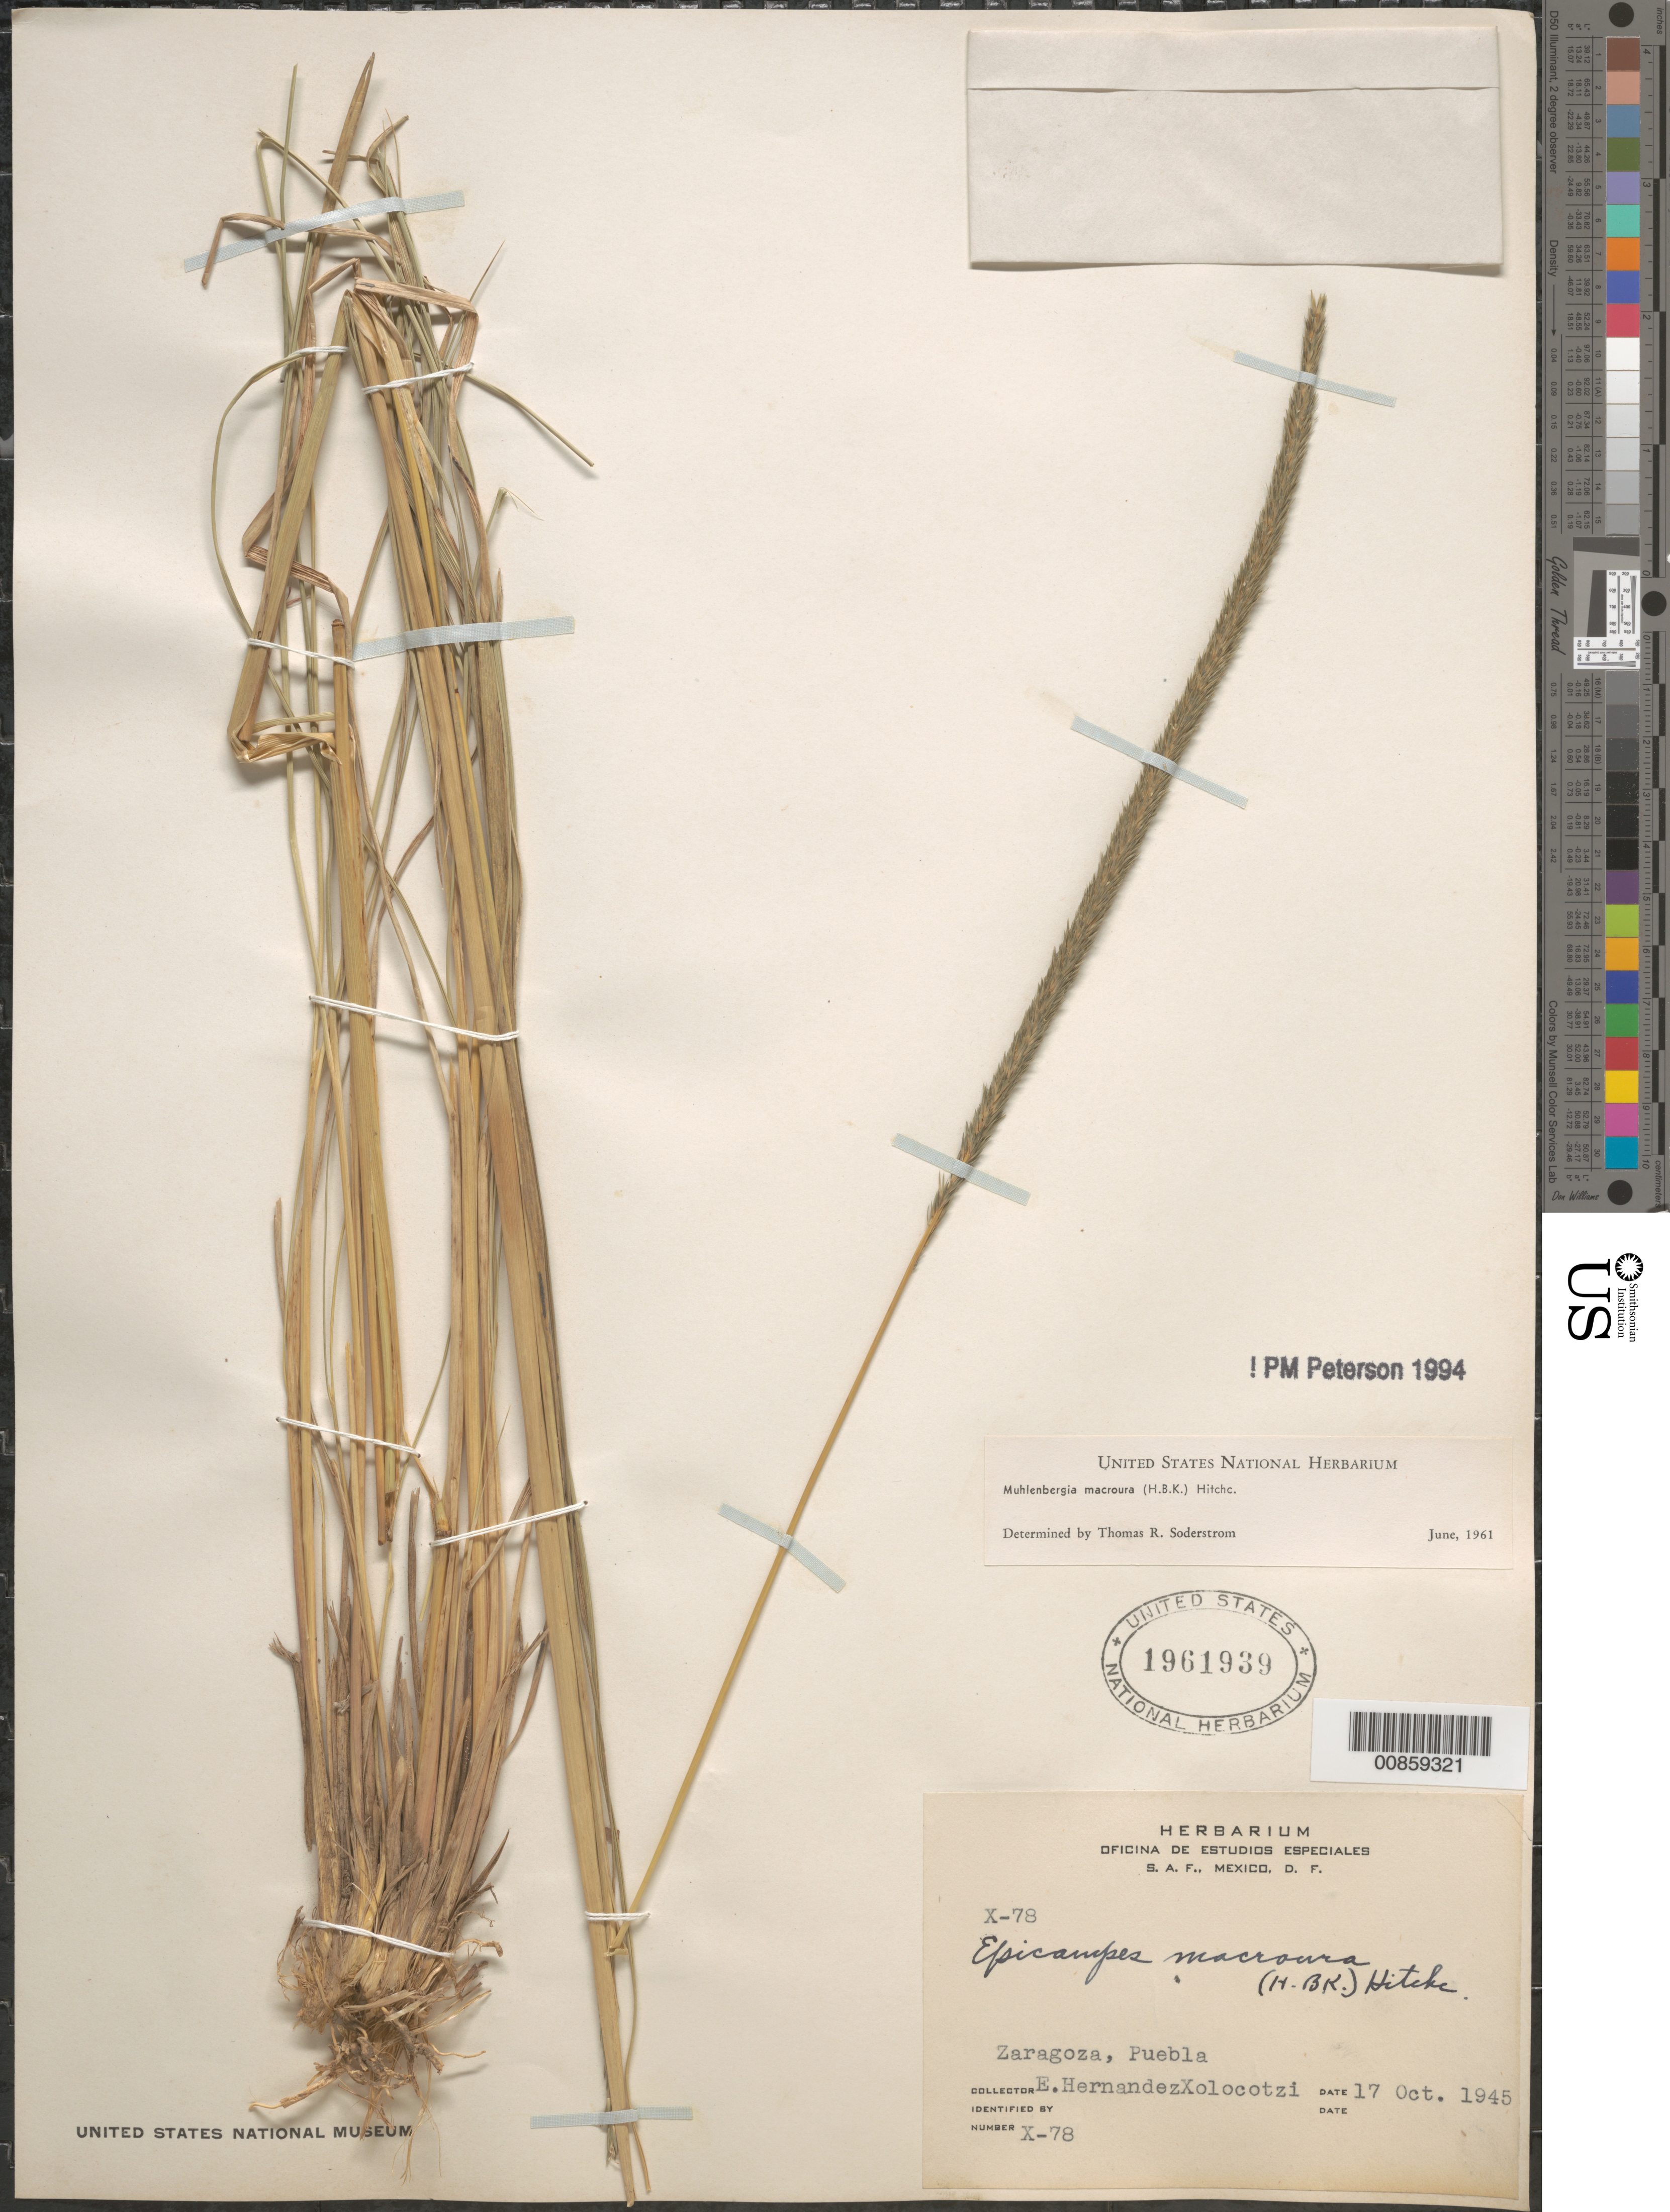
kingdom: Plantae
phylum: Tracheophyta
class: Liliopsida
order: Poales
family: Poaceae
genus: Muhlenbergia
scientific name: Muhlenbergia macroura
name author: (Kunth) Hitchc.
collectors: E. I. Hernández-X.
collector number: X-78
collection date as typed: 17 Oct 1945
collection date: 1945-10-17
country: Mexico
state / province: Puebla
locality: Zaragoza, Pue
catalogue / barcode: US 1961939